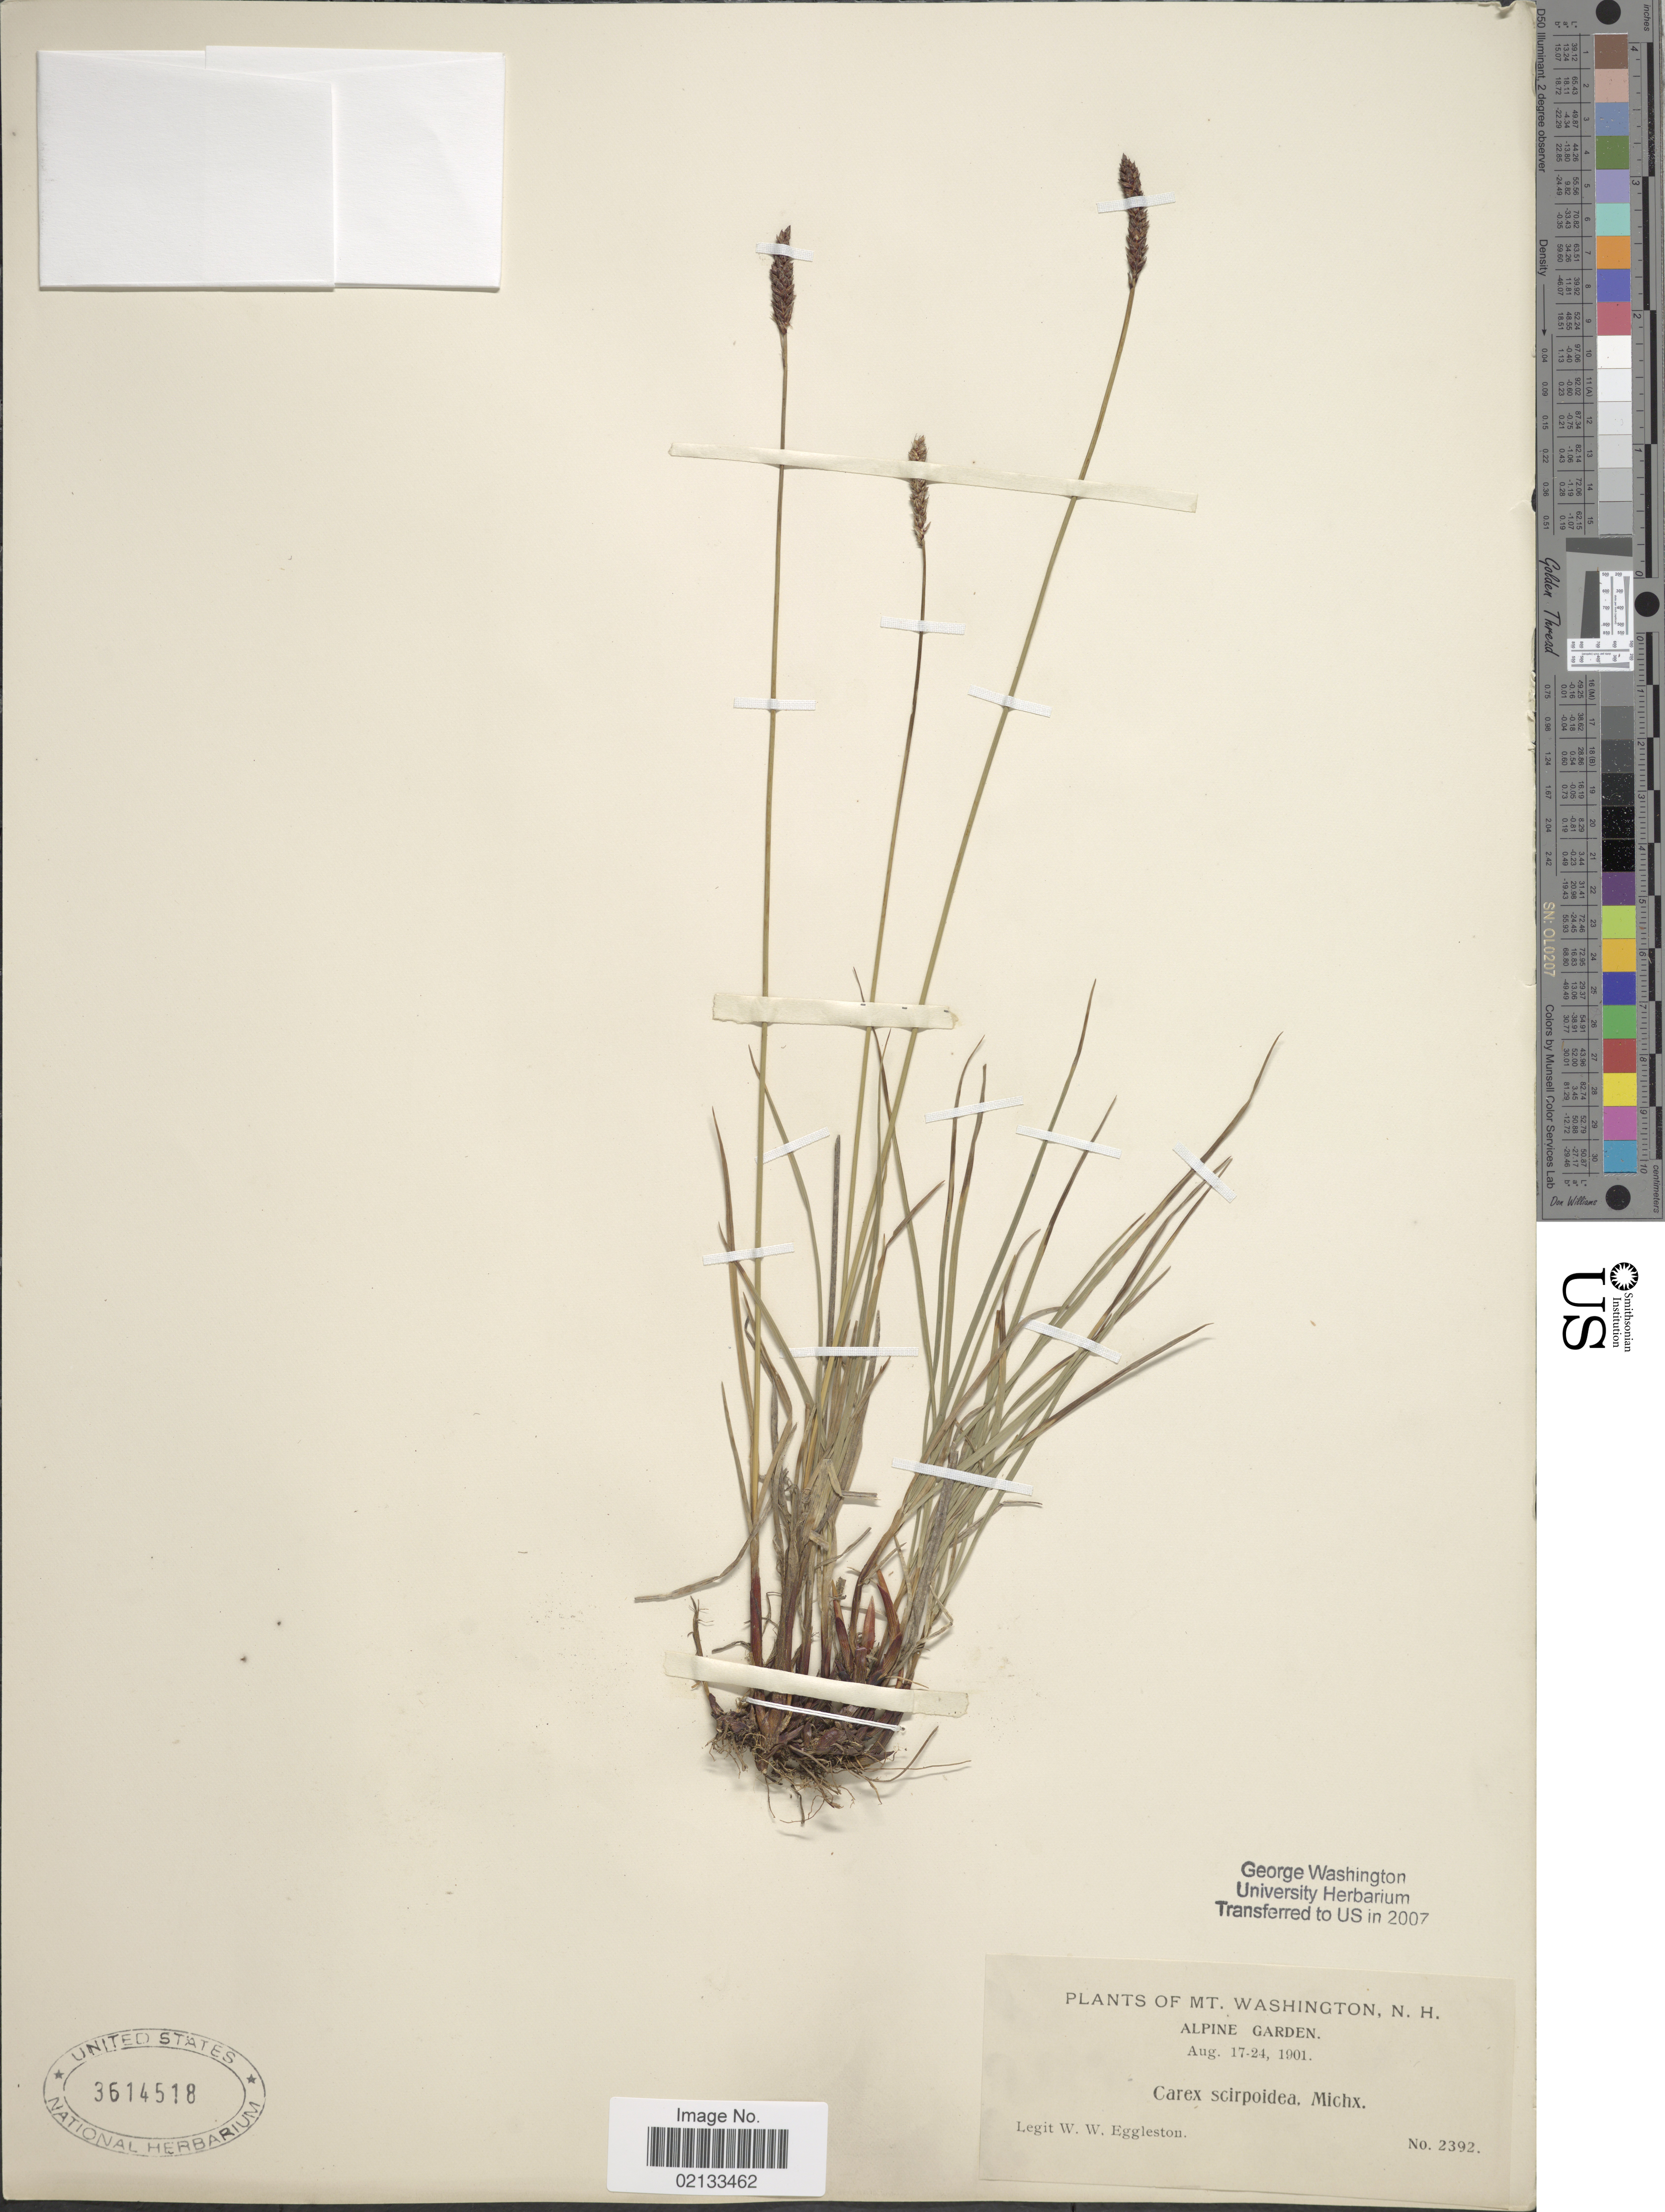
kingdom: Plantae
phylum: Tracheophyta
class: Liliopsida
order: Poales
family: Cyperaceae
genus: Carex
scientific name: Carex scirpoidea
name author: Michx.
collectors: W. W. Eggleston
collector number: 2392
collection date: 1901-08-17/1901-08-24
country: United States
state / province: New Hampshire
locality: Mt Washington, Alpine Garden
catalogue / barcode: US 3614518